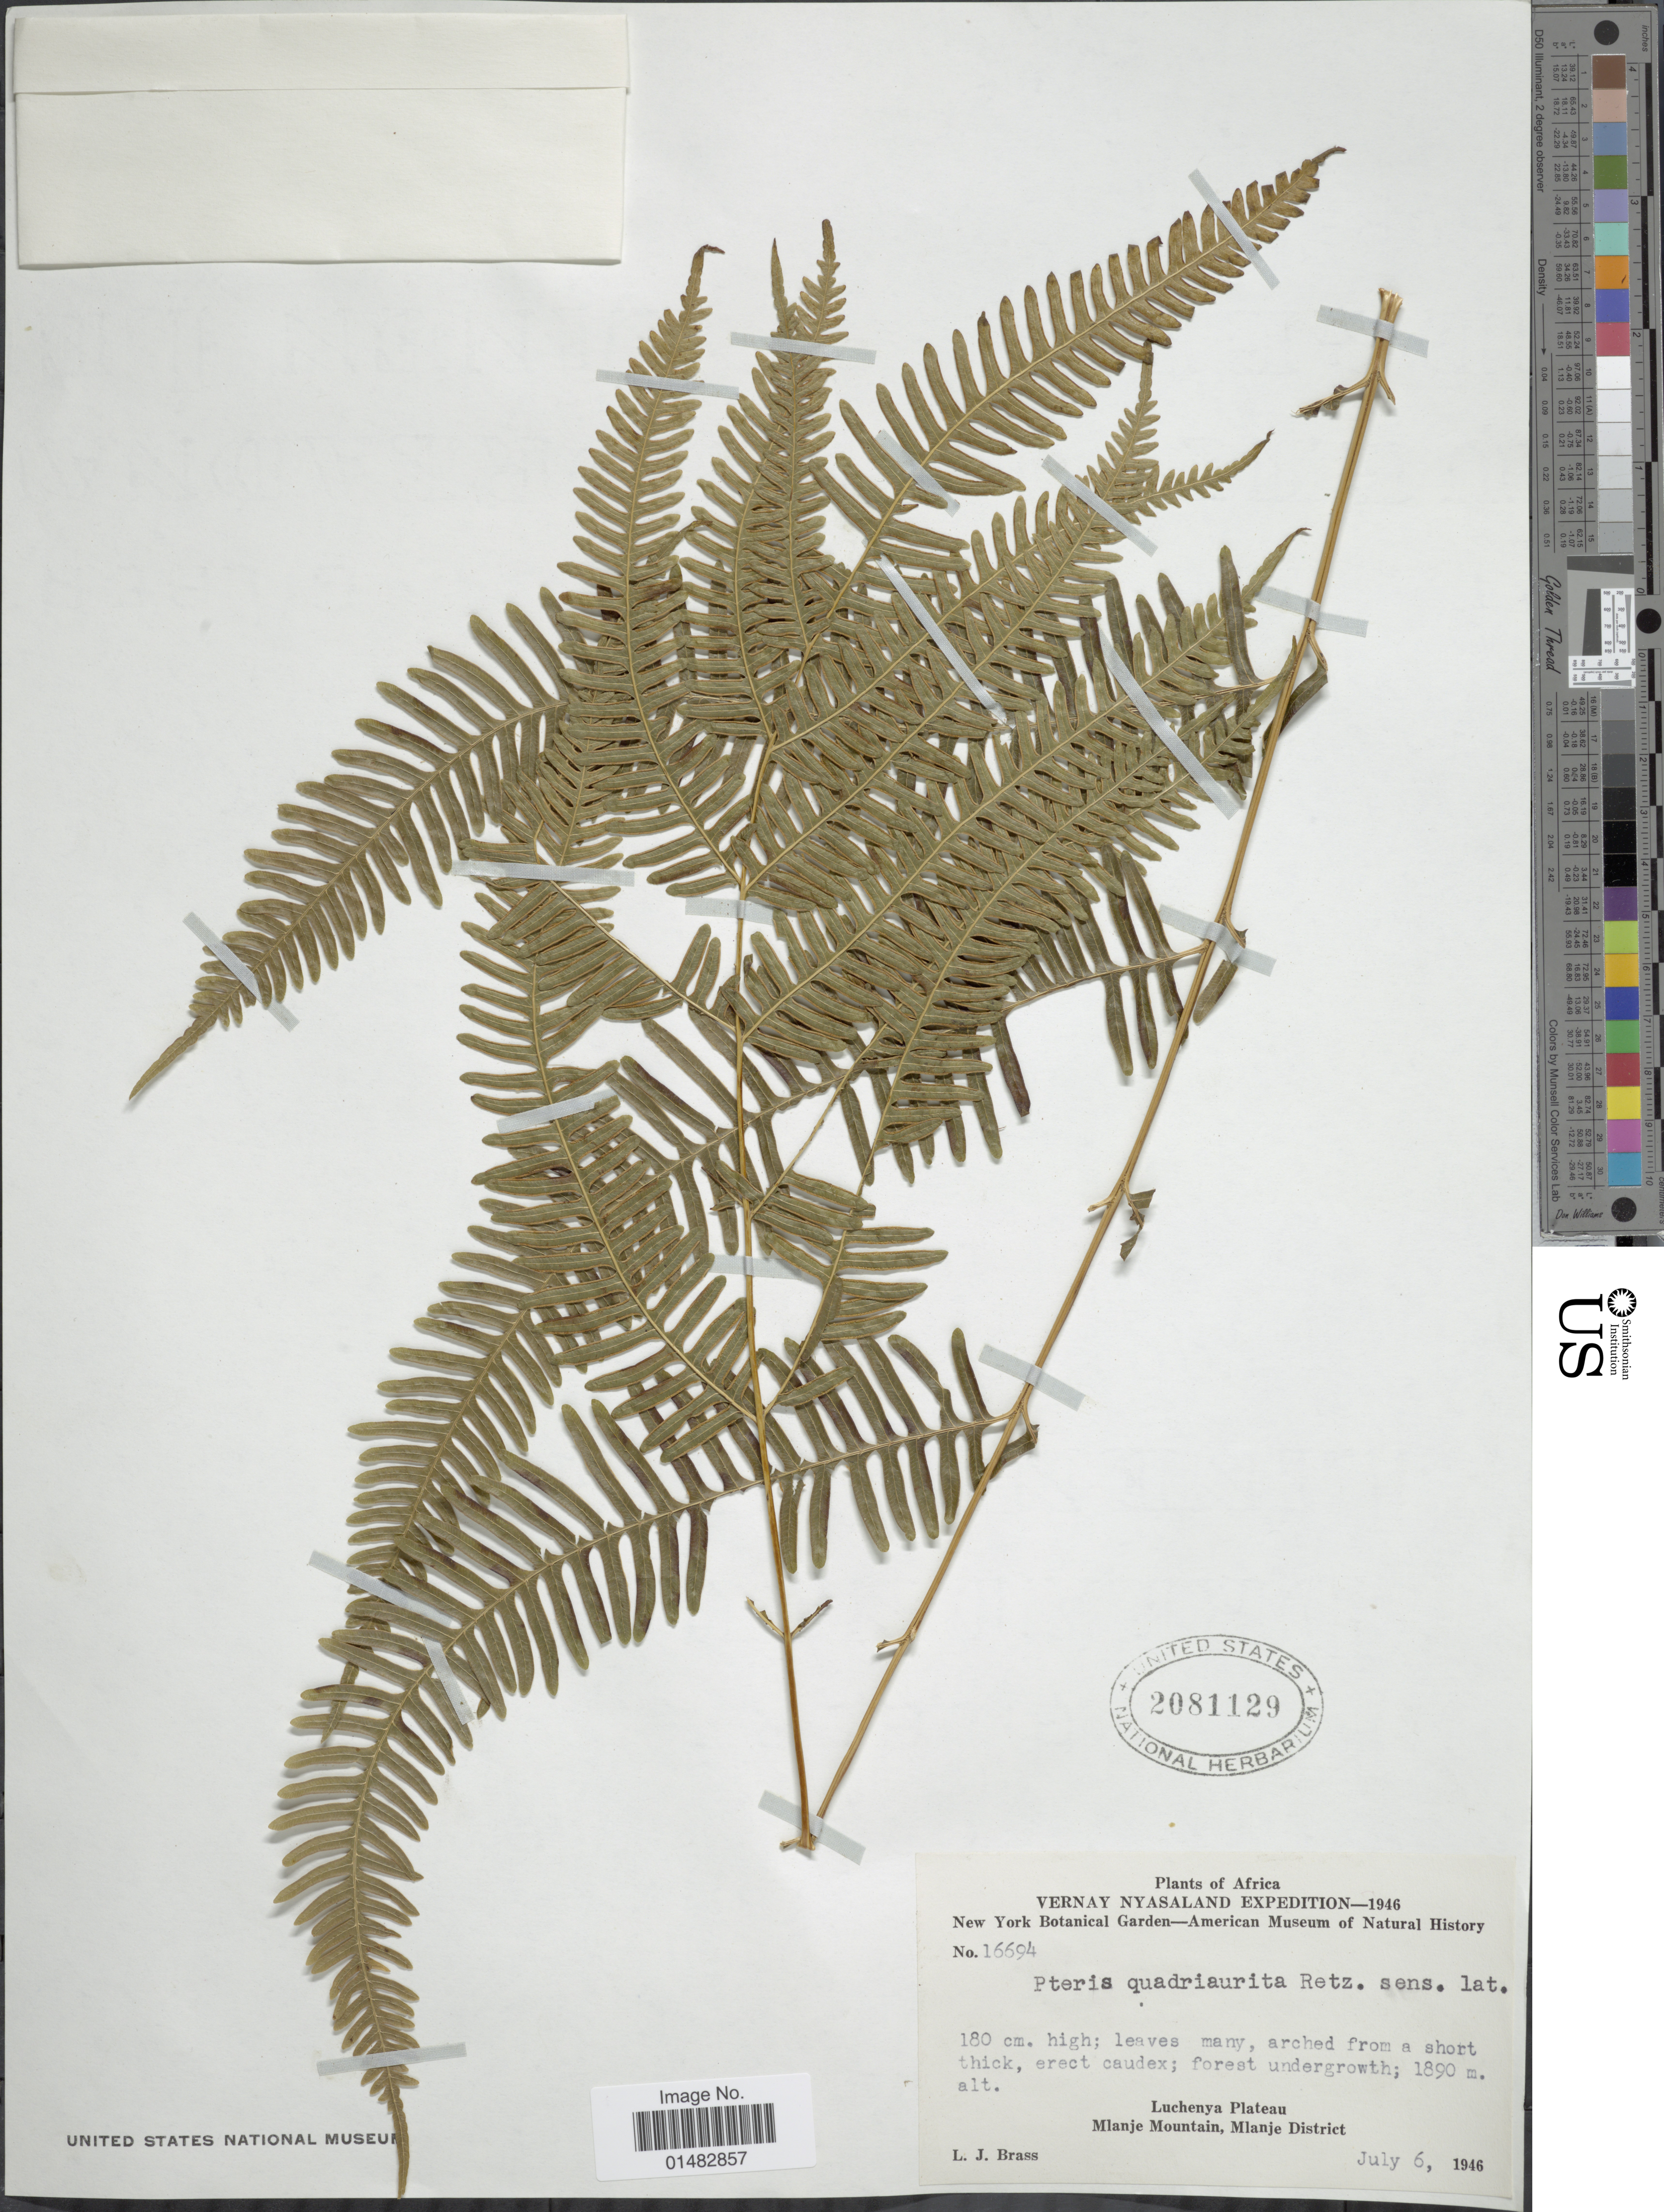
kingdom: Plantae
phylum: Tracheophyta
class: Polypodiopsida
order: Polypodiales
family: Pteridaceae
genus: Pteris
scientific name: Pteris quadriaurita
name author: Retz.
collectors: L. J. Brass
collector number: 16694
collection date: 1946-07-06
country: Malawi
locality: Luchenya Plateau, Mlanje Mountain, Mlanje District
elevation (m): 1890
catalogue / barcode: US 2081129